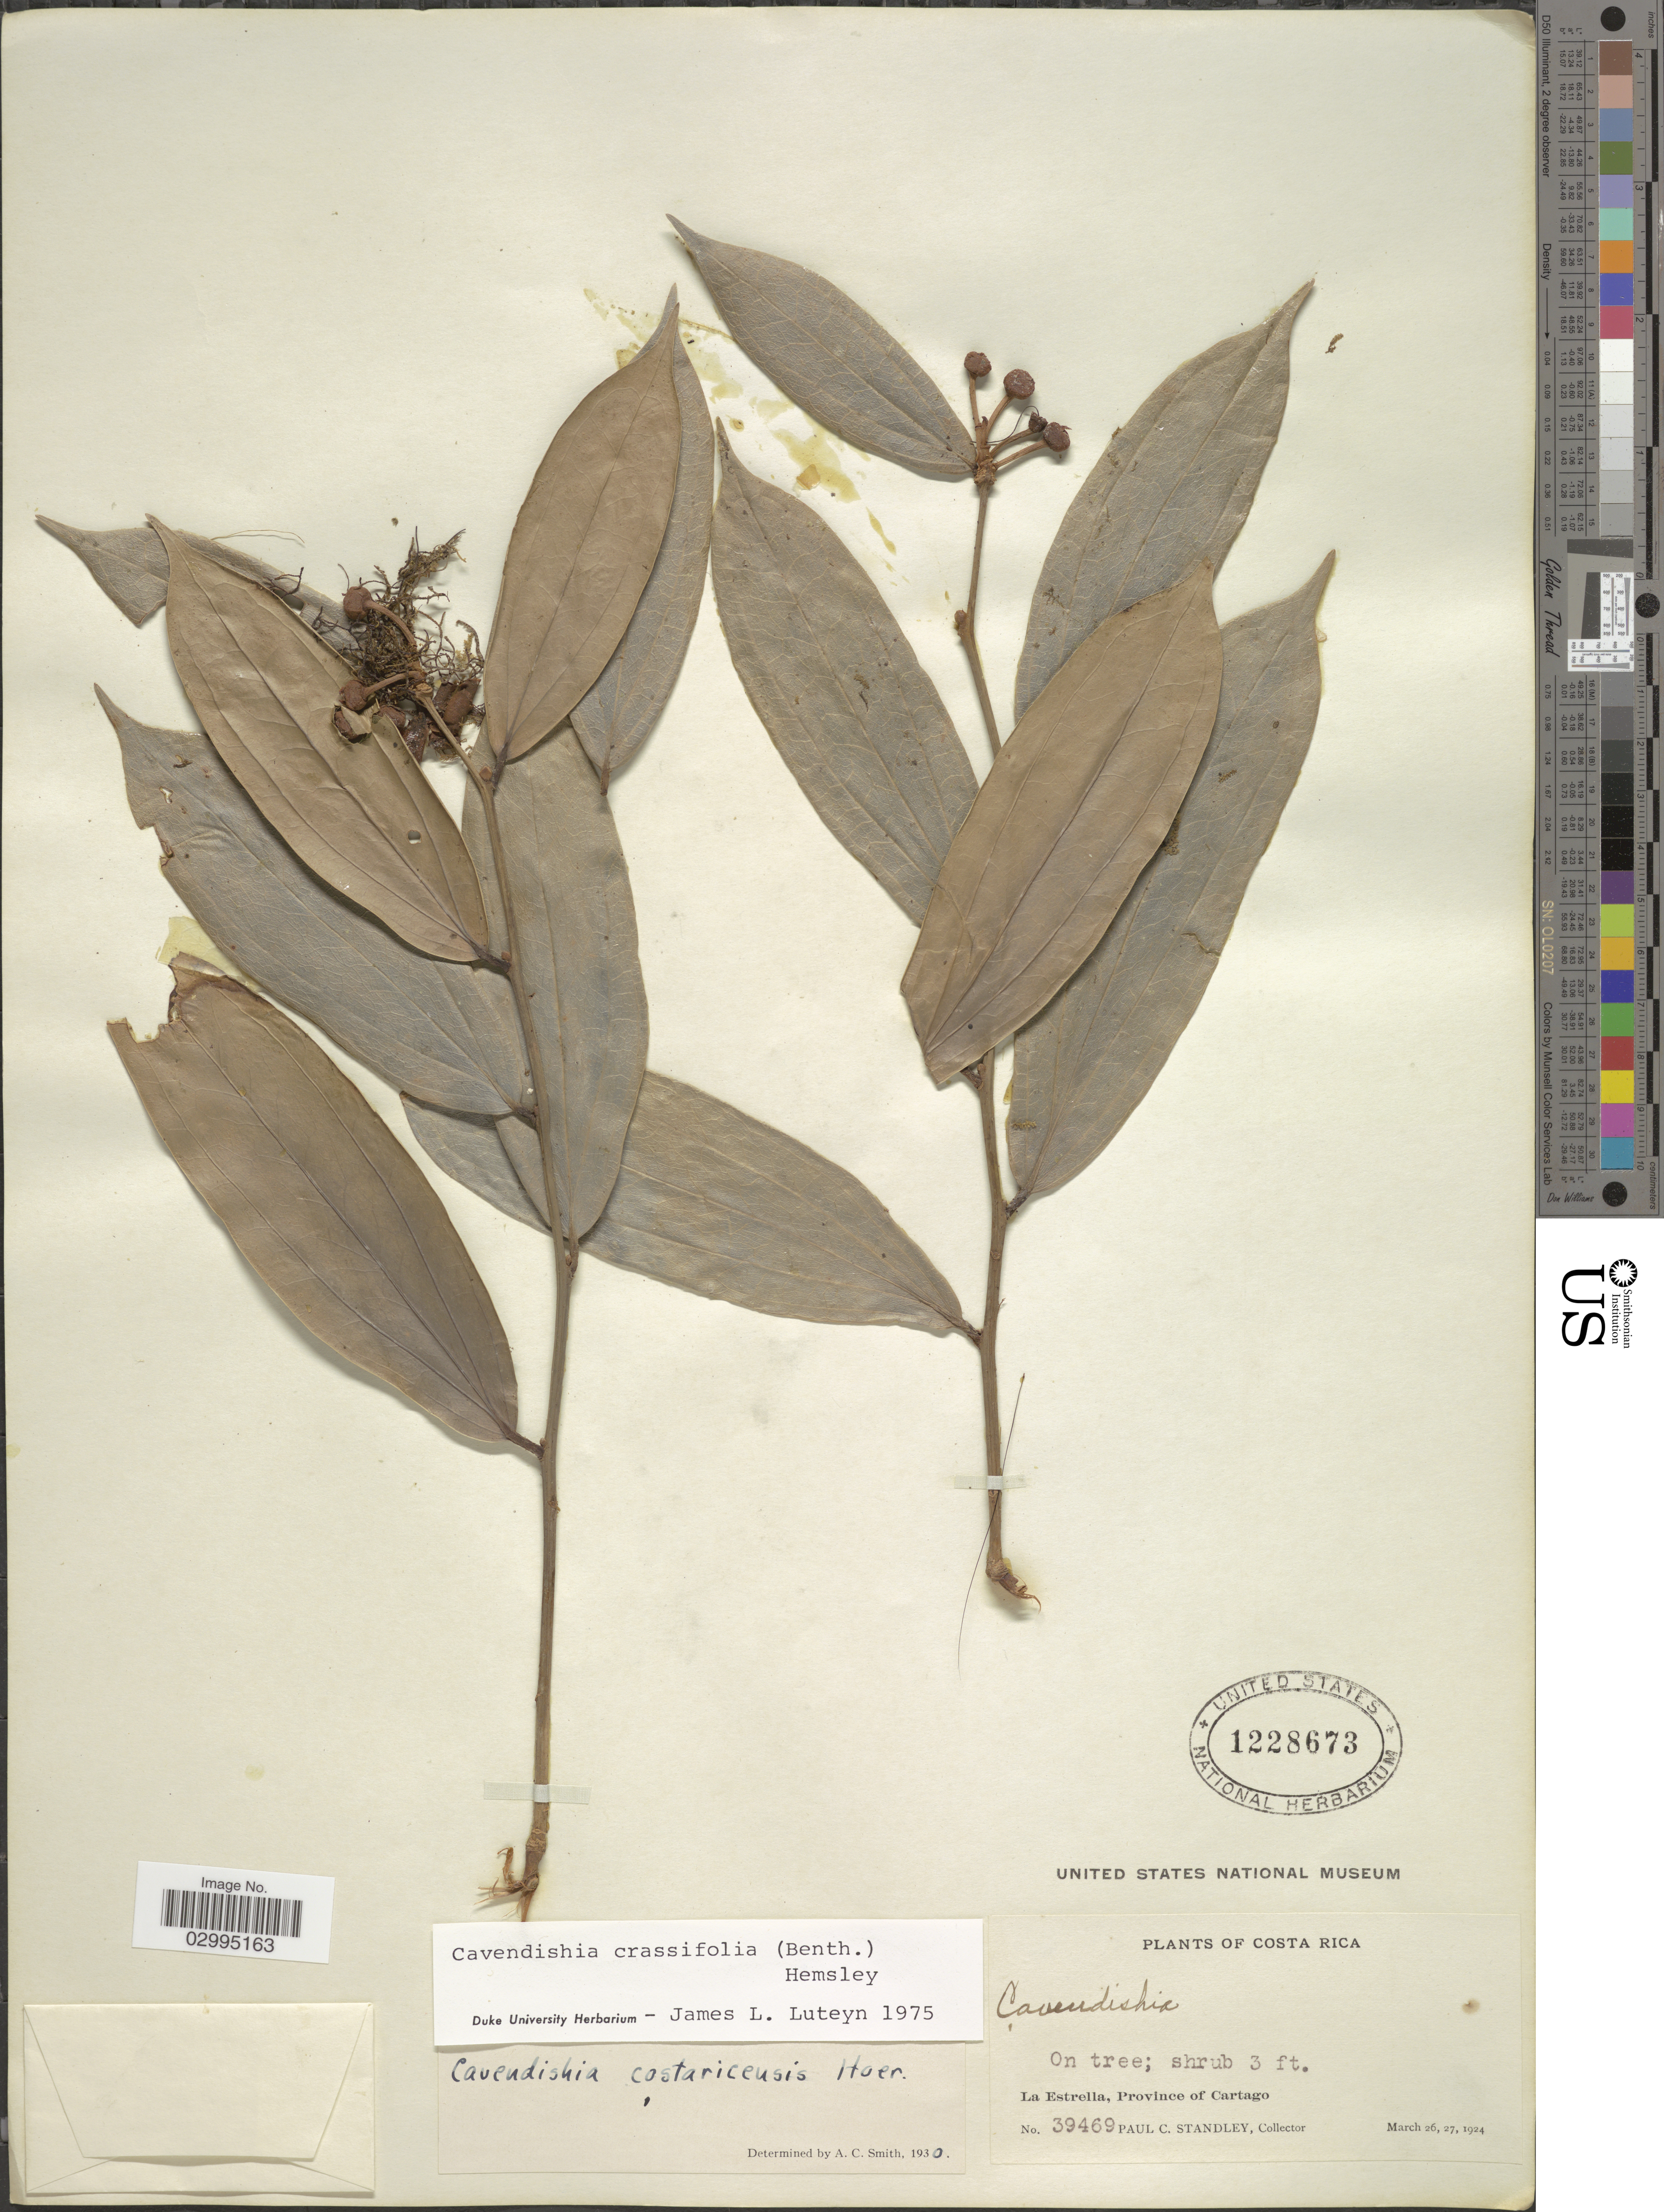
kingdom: Plantae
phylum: Tracheophyta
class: Magnoliopsida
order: Ericales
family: Ericaceae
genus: Cavendishia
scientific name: Cavendishia crassifolia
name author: (Benth.) Hemsl.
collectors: P. C. Standley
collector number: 39469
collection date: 1924-03-26/1924-03-27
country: Costa Rica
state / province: Cartago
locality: La Estrella, Province of Cartago.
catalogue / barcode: US 1228673